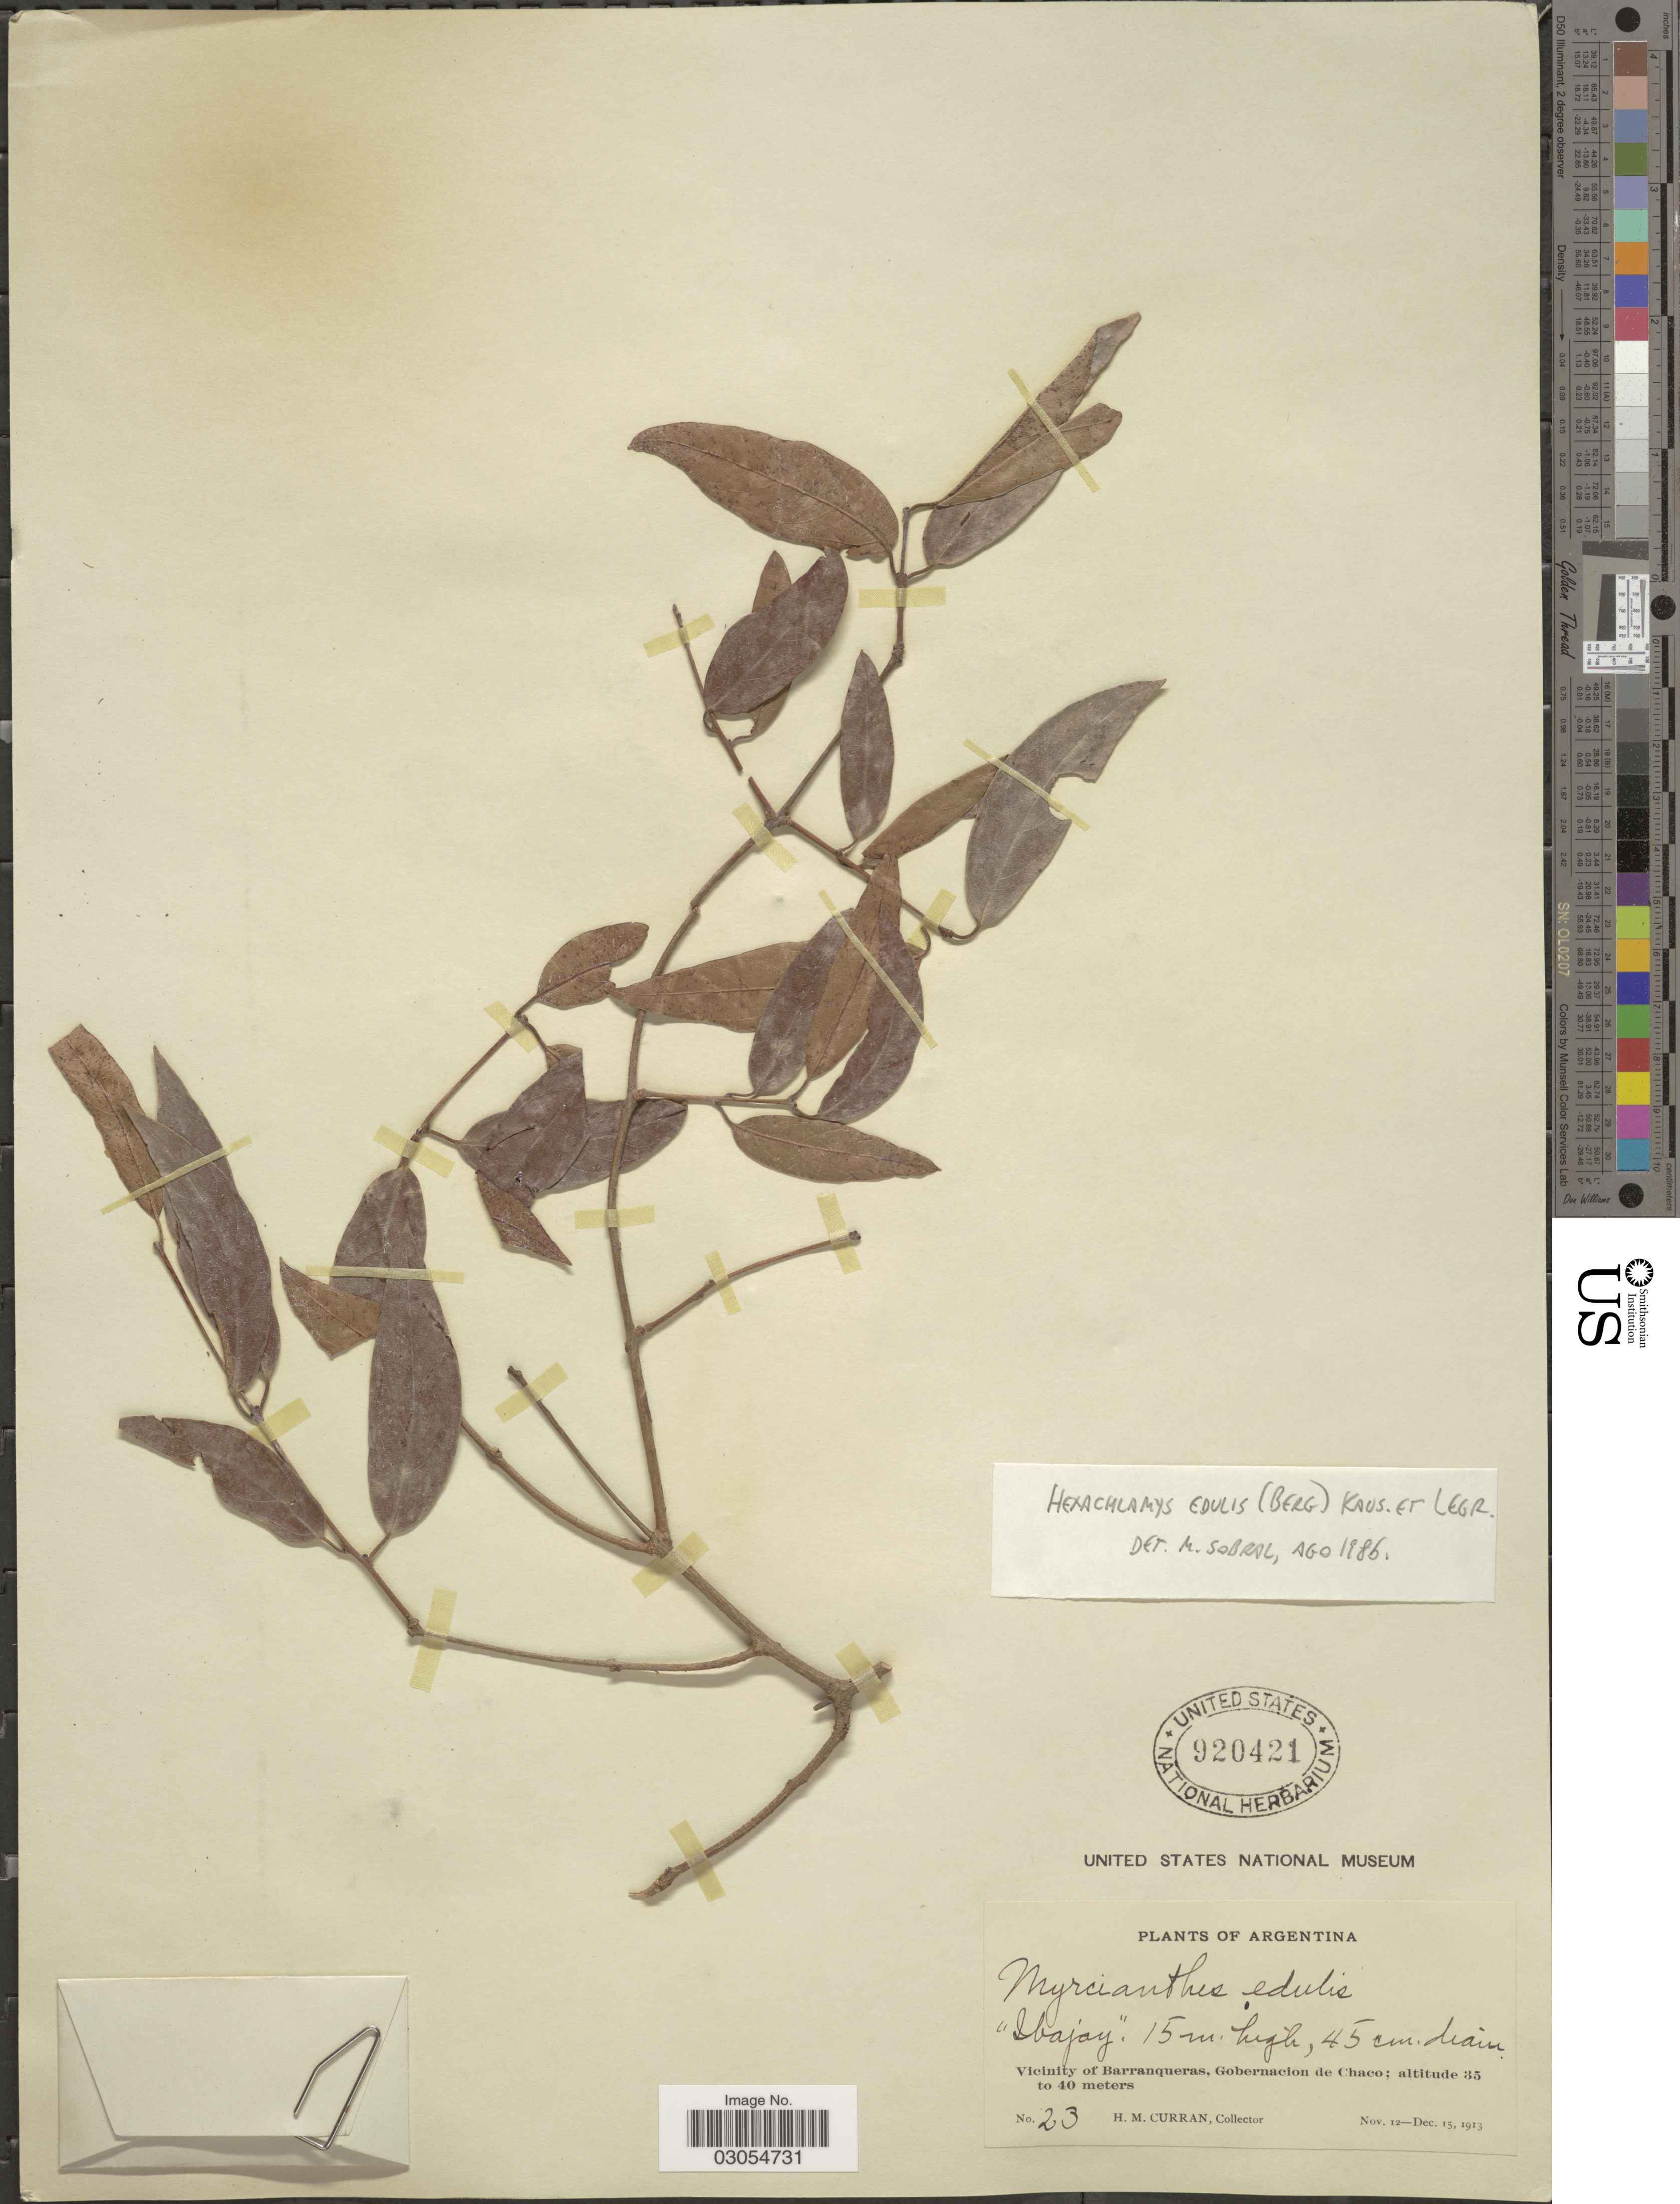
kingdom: Plantae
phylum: Tracheophyta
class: Magnoliopsida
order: Myrtales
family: Myrtaceae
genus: Eugenia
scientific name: Eugenia myrcianthes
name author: Nied.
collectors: H. M. Curran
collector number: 23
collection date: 1913-11-12/1913-12-15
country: Argentina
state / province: Chaco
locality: Vicinity of Barranqueras, Gobernacion de Chaco.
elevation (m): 35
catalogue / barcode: US 920421